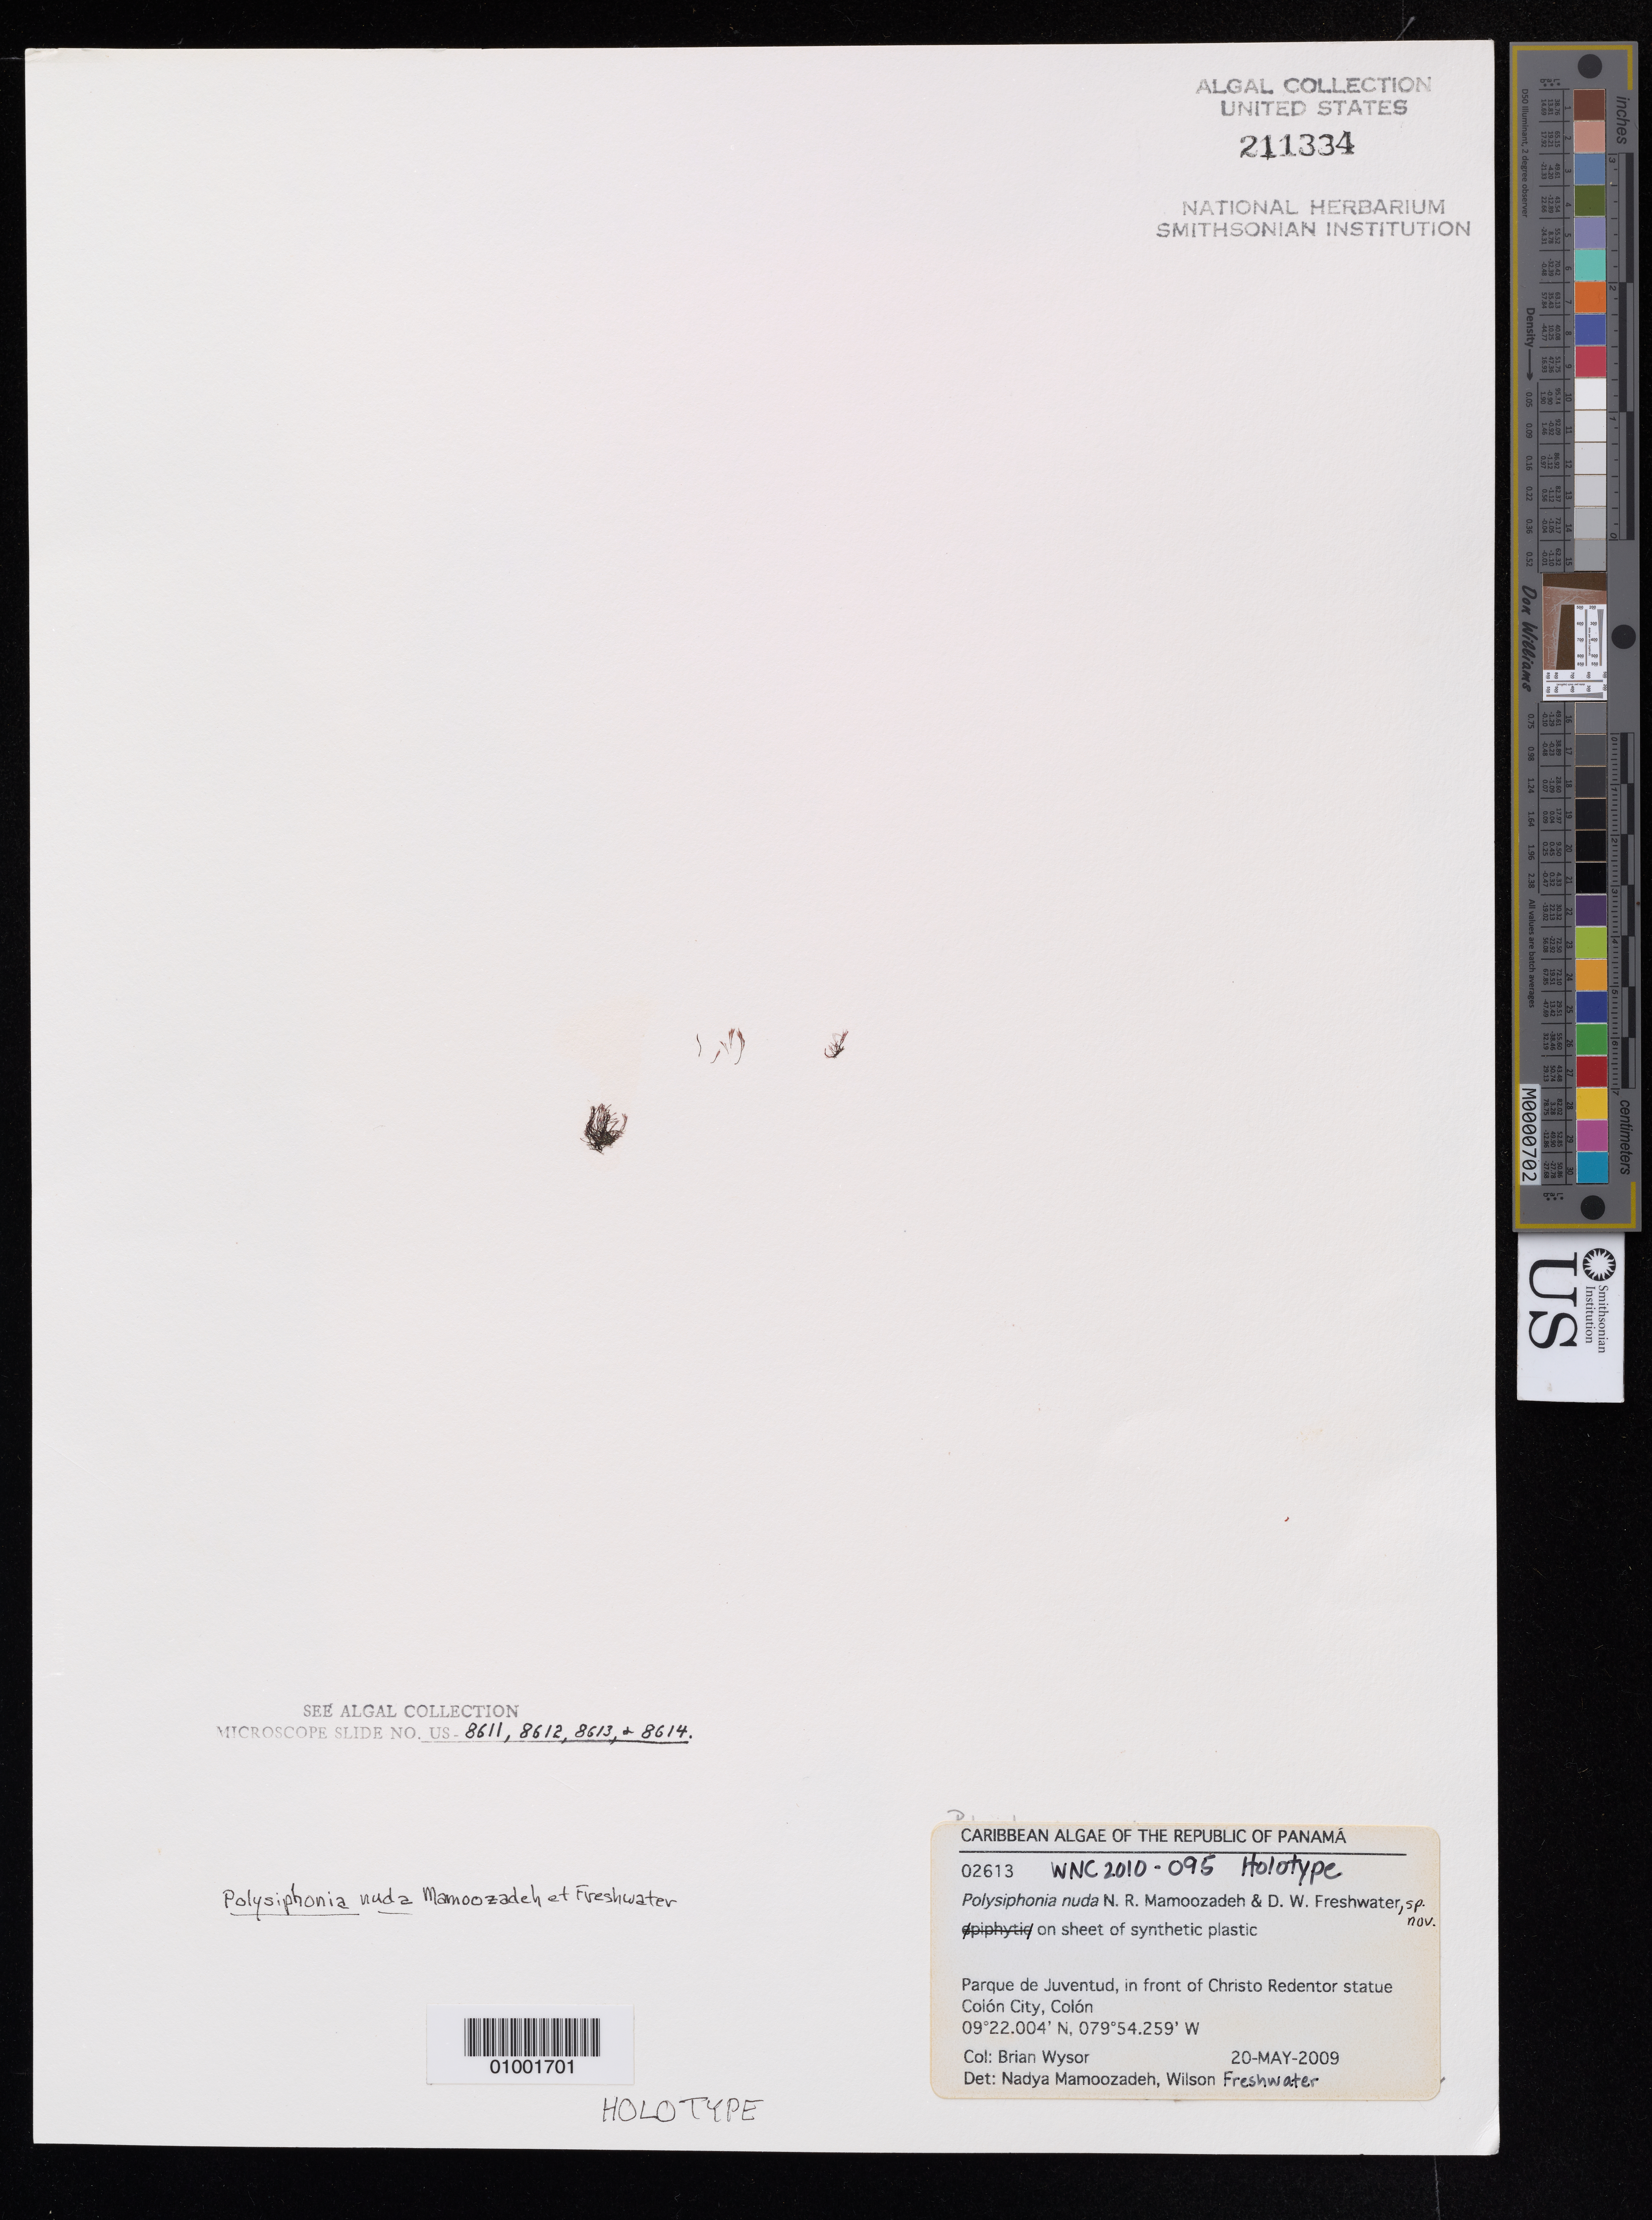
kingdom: Plantae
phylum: Rhodophyta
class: Florideophyceae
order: Ceramiales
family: Rhodomelaceae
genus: Polysiphonia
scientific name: Polysiphonia nuda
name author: Mamoozadeh & Freshwater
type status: Holotype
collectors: B. Wysor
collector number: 02613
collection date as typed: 20-May-2009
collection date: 2009-05-20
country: Panama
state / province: Colon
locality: Parque de Juventud, in front of Christo Redentor statue. Colón City.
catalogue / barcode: US 211334